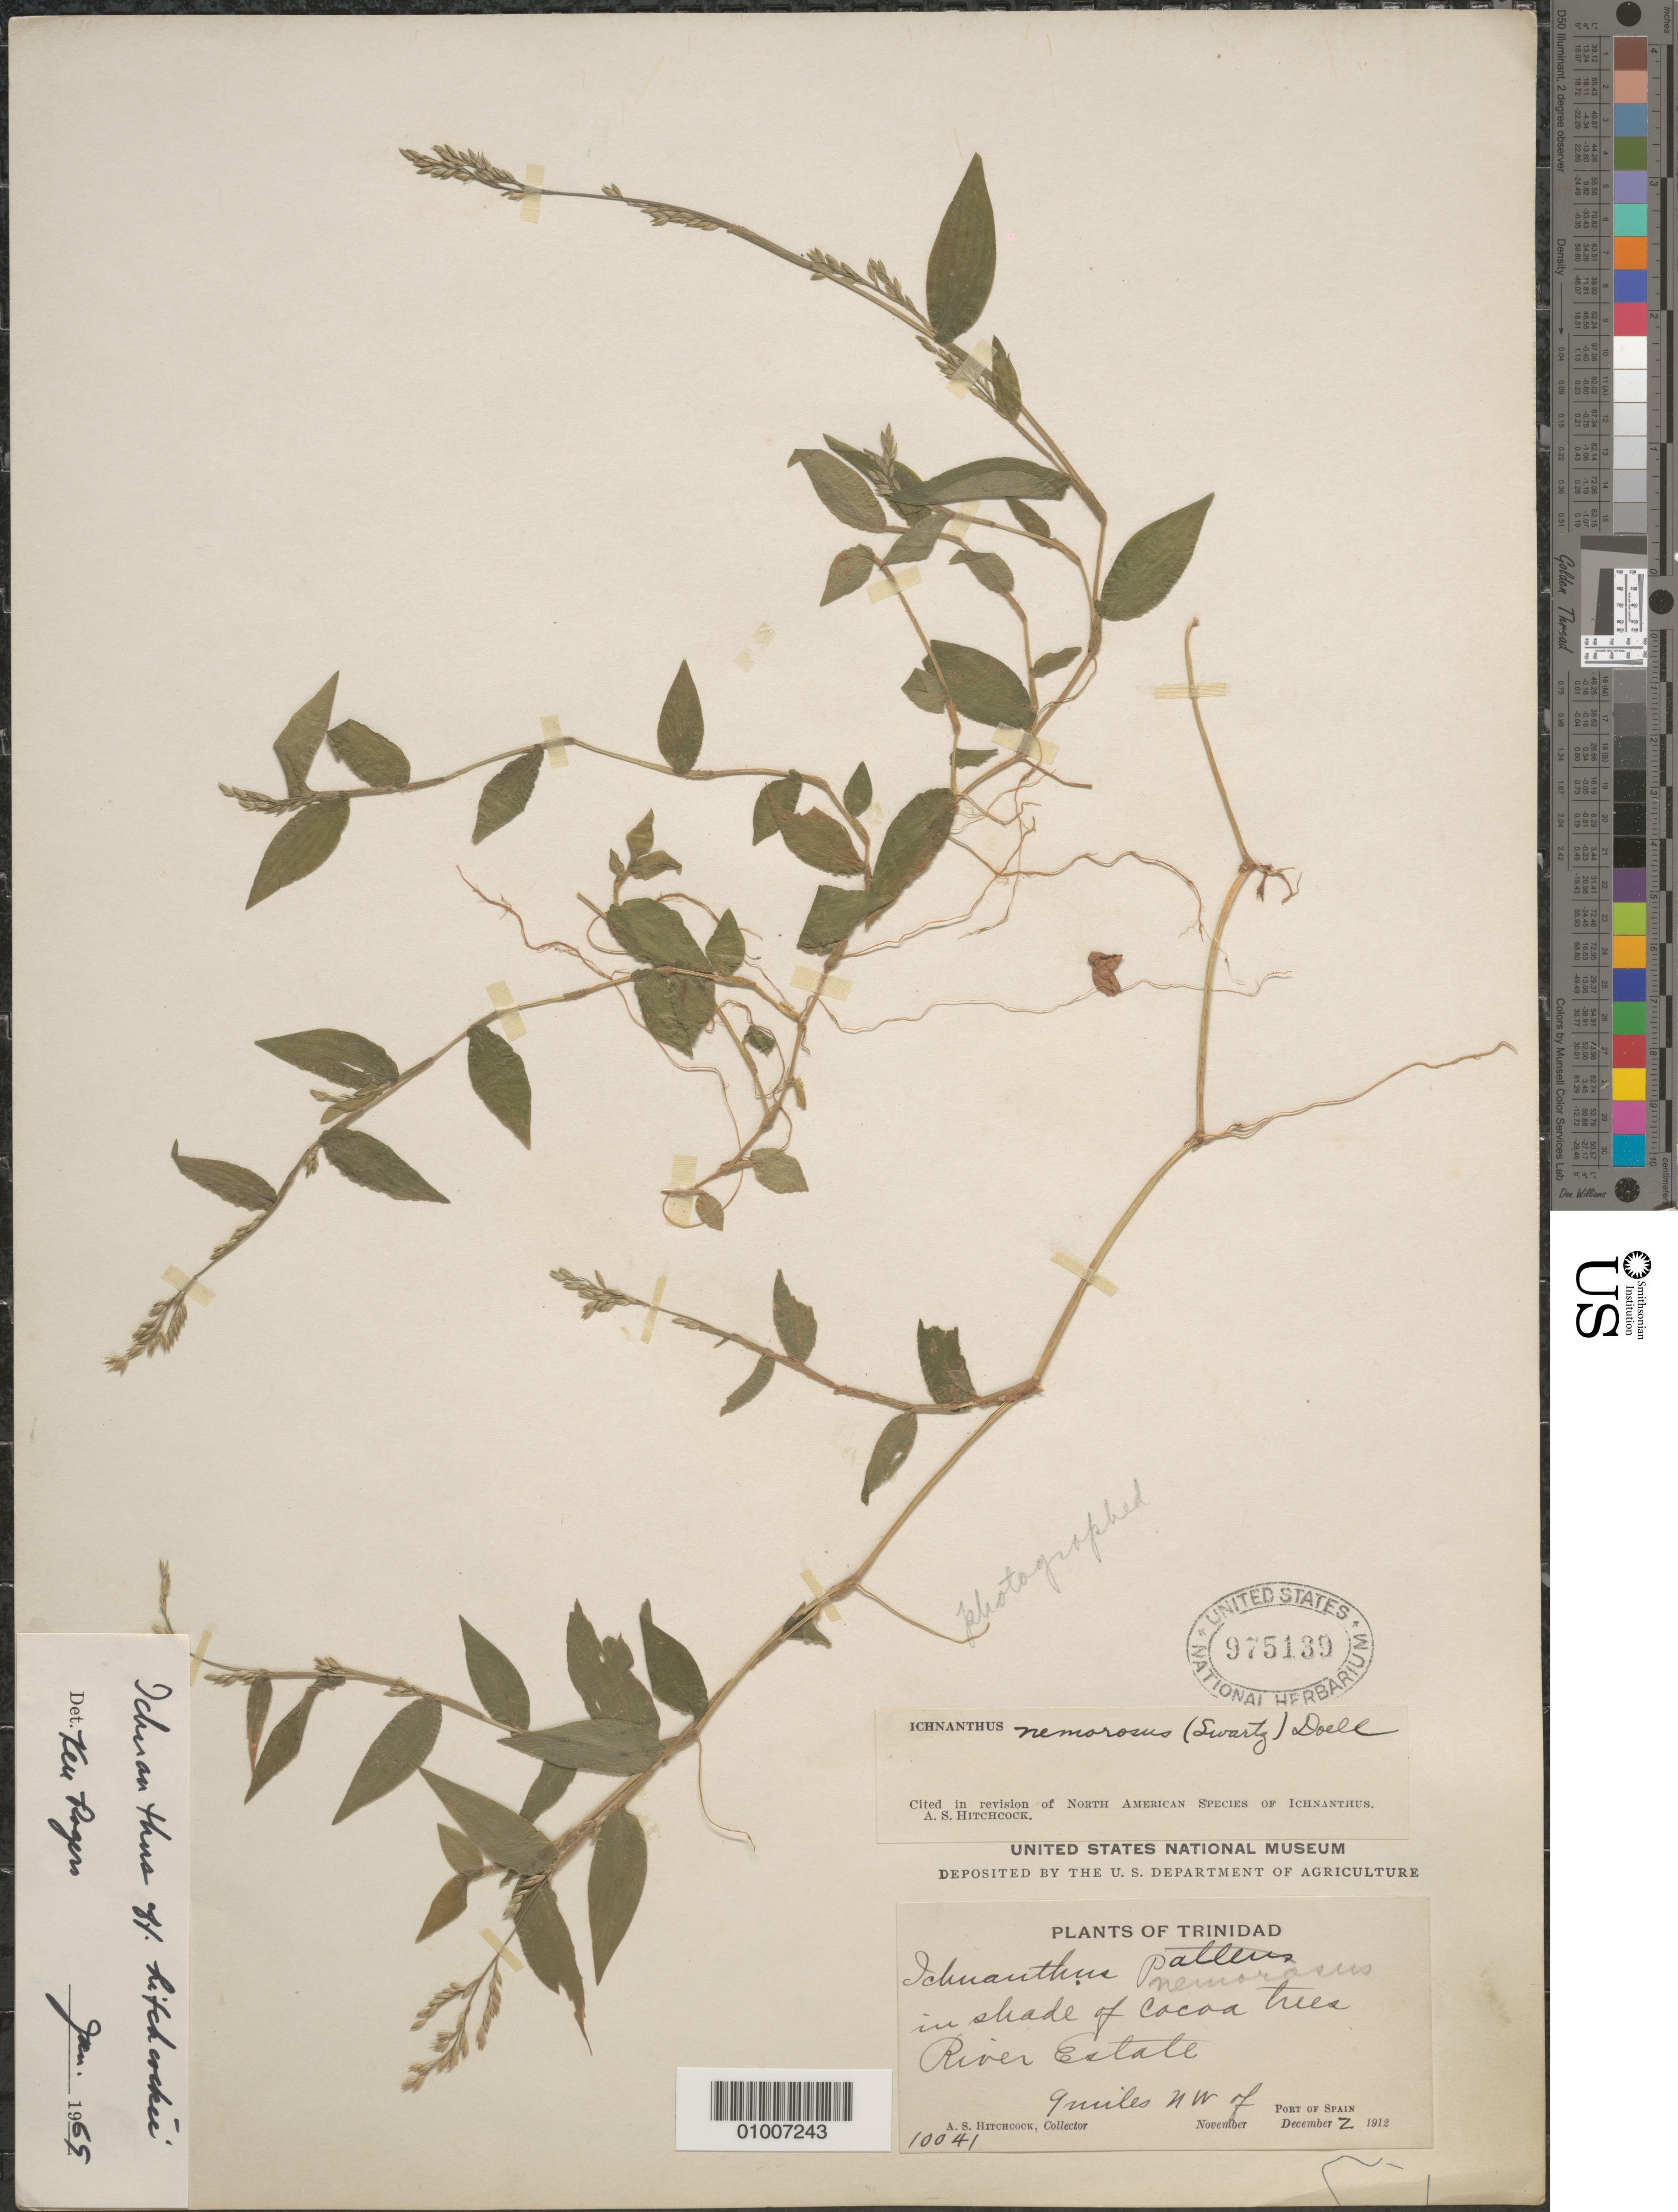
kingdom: Plantae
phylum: Tracheophyta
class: Liliopsida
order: Poales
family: Poaceae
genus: Ichnanthus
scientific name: Ichnanthus hitchcockii var. nemorosus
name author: K.E. Rogers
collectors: A. S. Hitchcock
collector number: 10041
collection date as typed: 02 Dec 1912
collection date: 1912-12-02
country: Trinidad and Tobago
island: Trinidad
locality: Port of Spain, River Estate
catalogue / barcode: US 975139